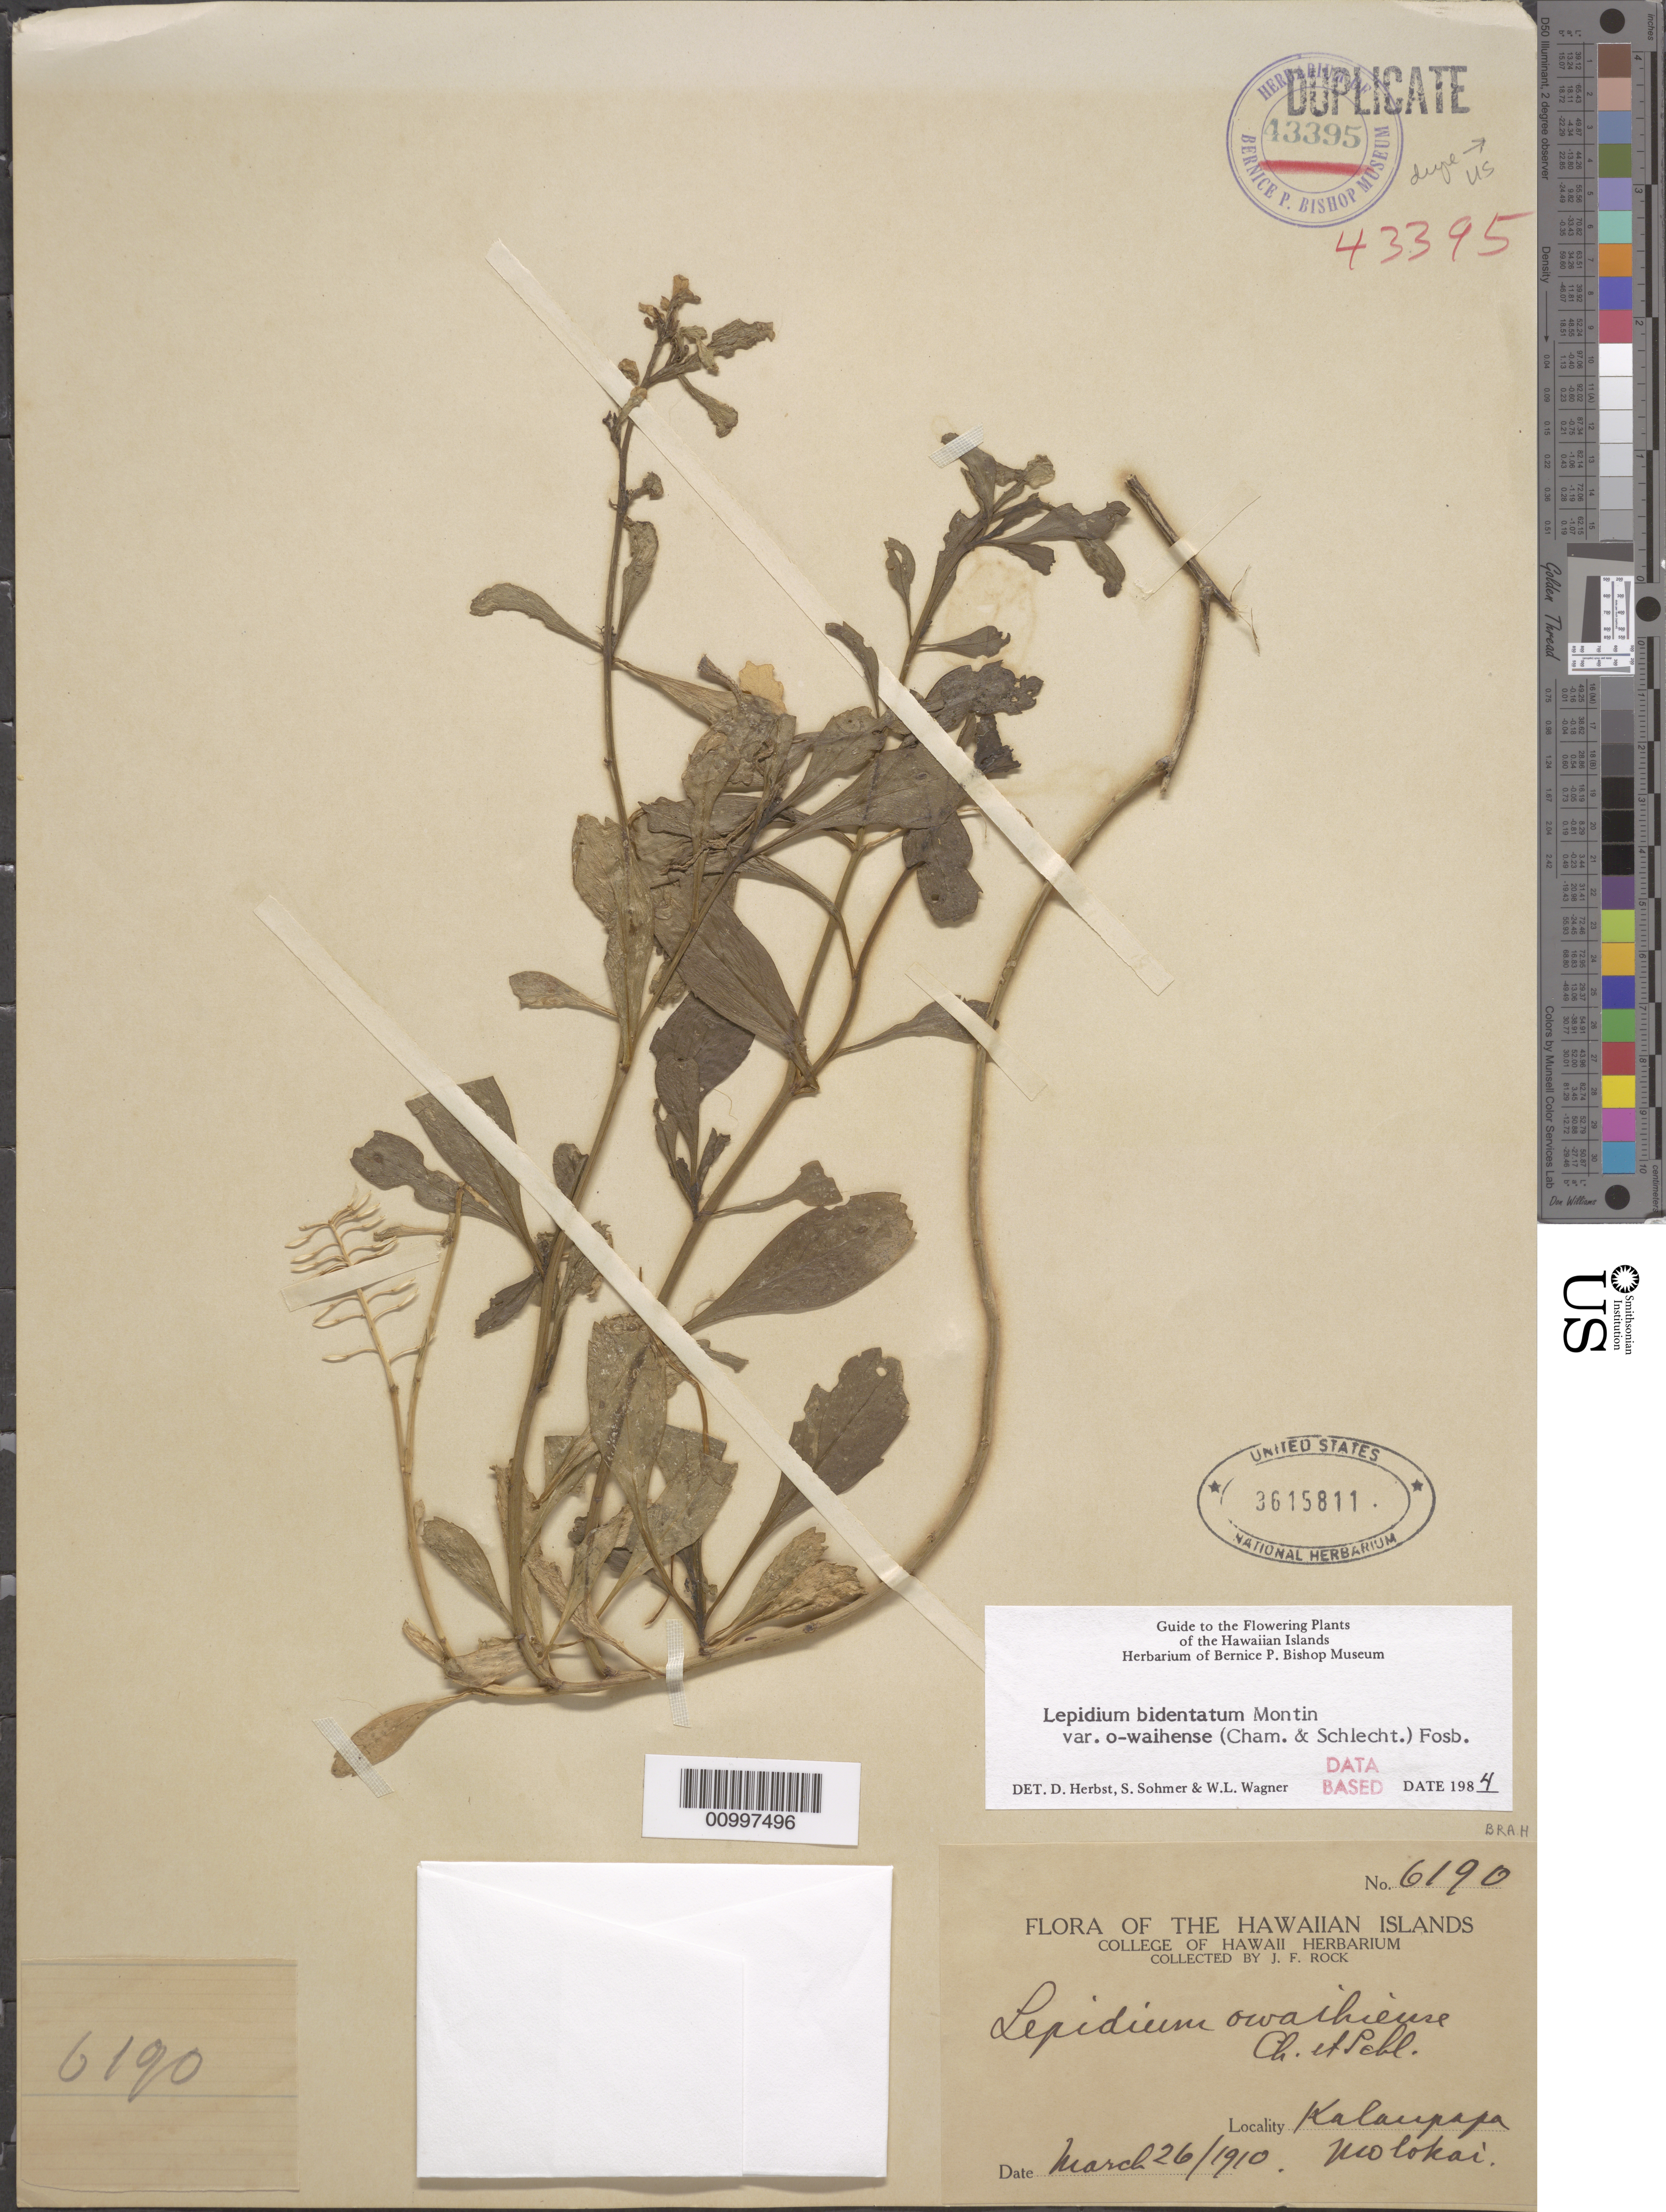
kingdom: Plantae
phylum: Tracheophyta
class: Magnoliopsida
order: Brassicales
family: Brassicaceae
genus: Lepidium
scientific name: Lepidium owaihiense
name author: Cham. & Schltdl.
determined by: Al-Shehbaz, I. A., (MO), Missouri Botanical Garden (UNITED STATES)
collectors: J. F. Rock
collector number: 6190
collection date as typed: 26 Mar 1910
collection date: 1910-03-26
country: United States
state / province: Hawaii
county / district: Maui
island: Moloka'i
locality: Kalaupapa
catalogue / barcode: US 3615811